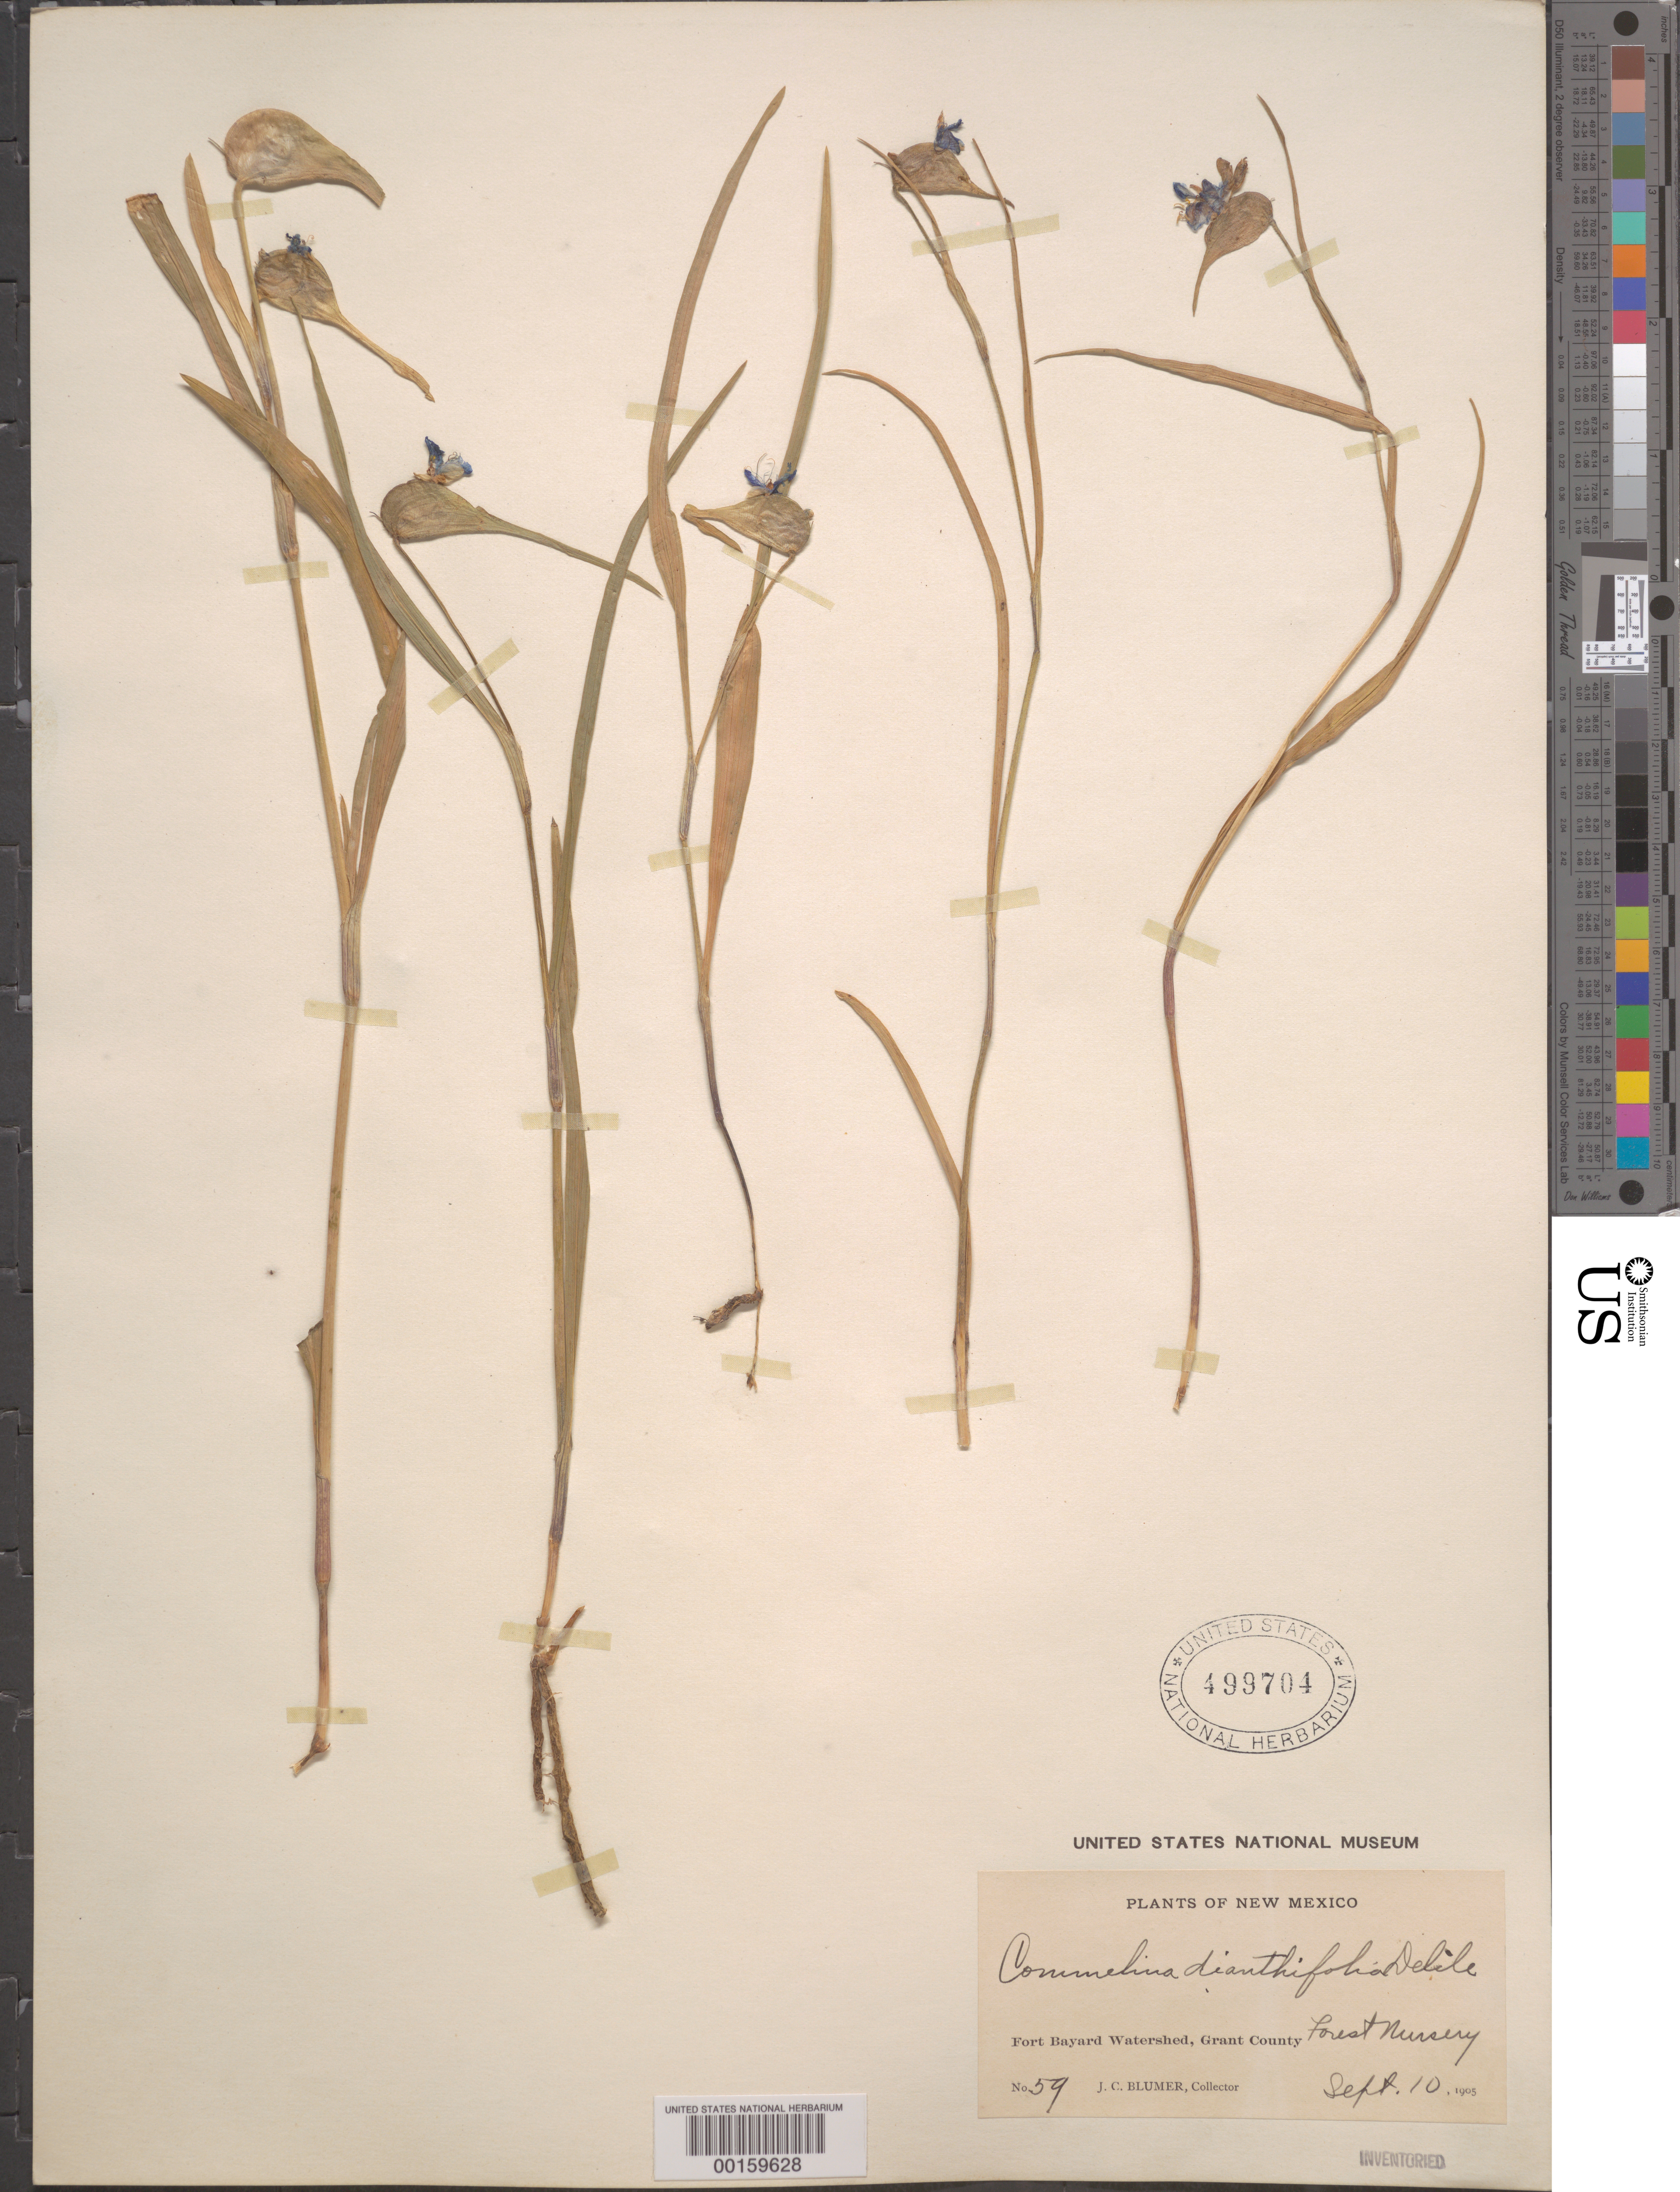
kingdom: Plantae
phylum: Tracheophyta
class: Liliopsida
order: Commelinales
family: Commelinaceae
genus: Commelina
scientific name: Commelina dianthifolia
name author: Redouté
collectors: J. C. Blumer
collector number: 59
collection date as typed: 10 Sep 1905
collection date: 1905-09-10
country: United States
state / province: New Mexico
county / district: Grant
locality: Ft. bayard wateshed, forest nursery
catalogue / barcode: US 499704